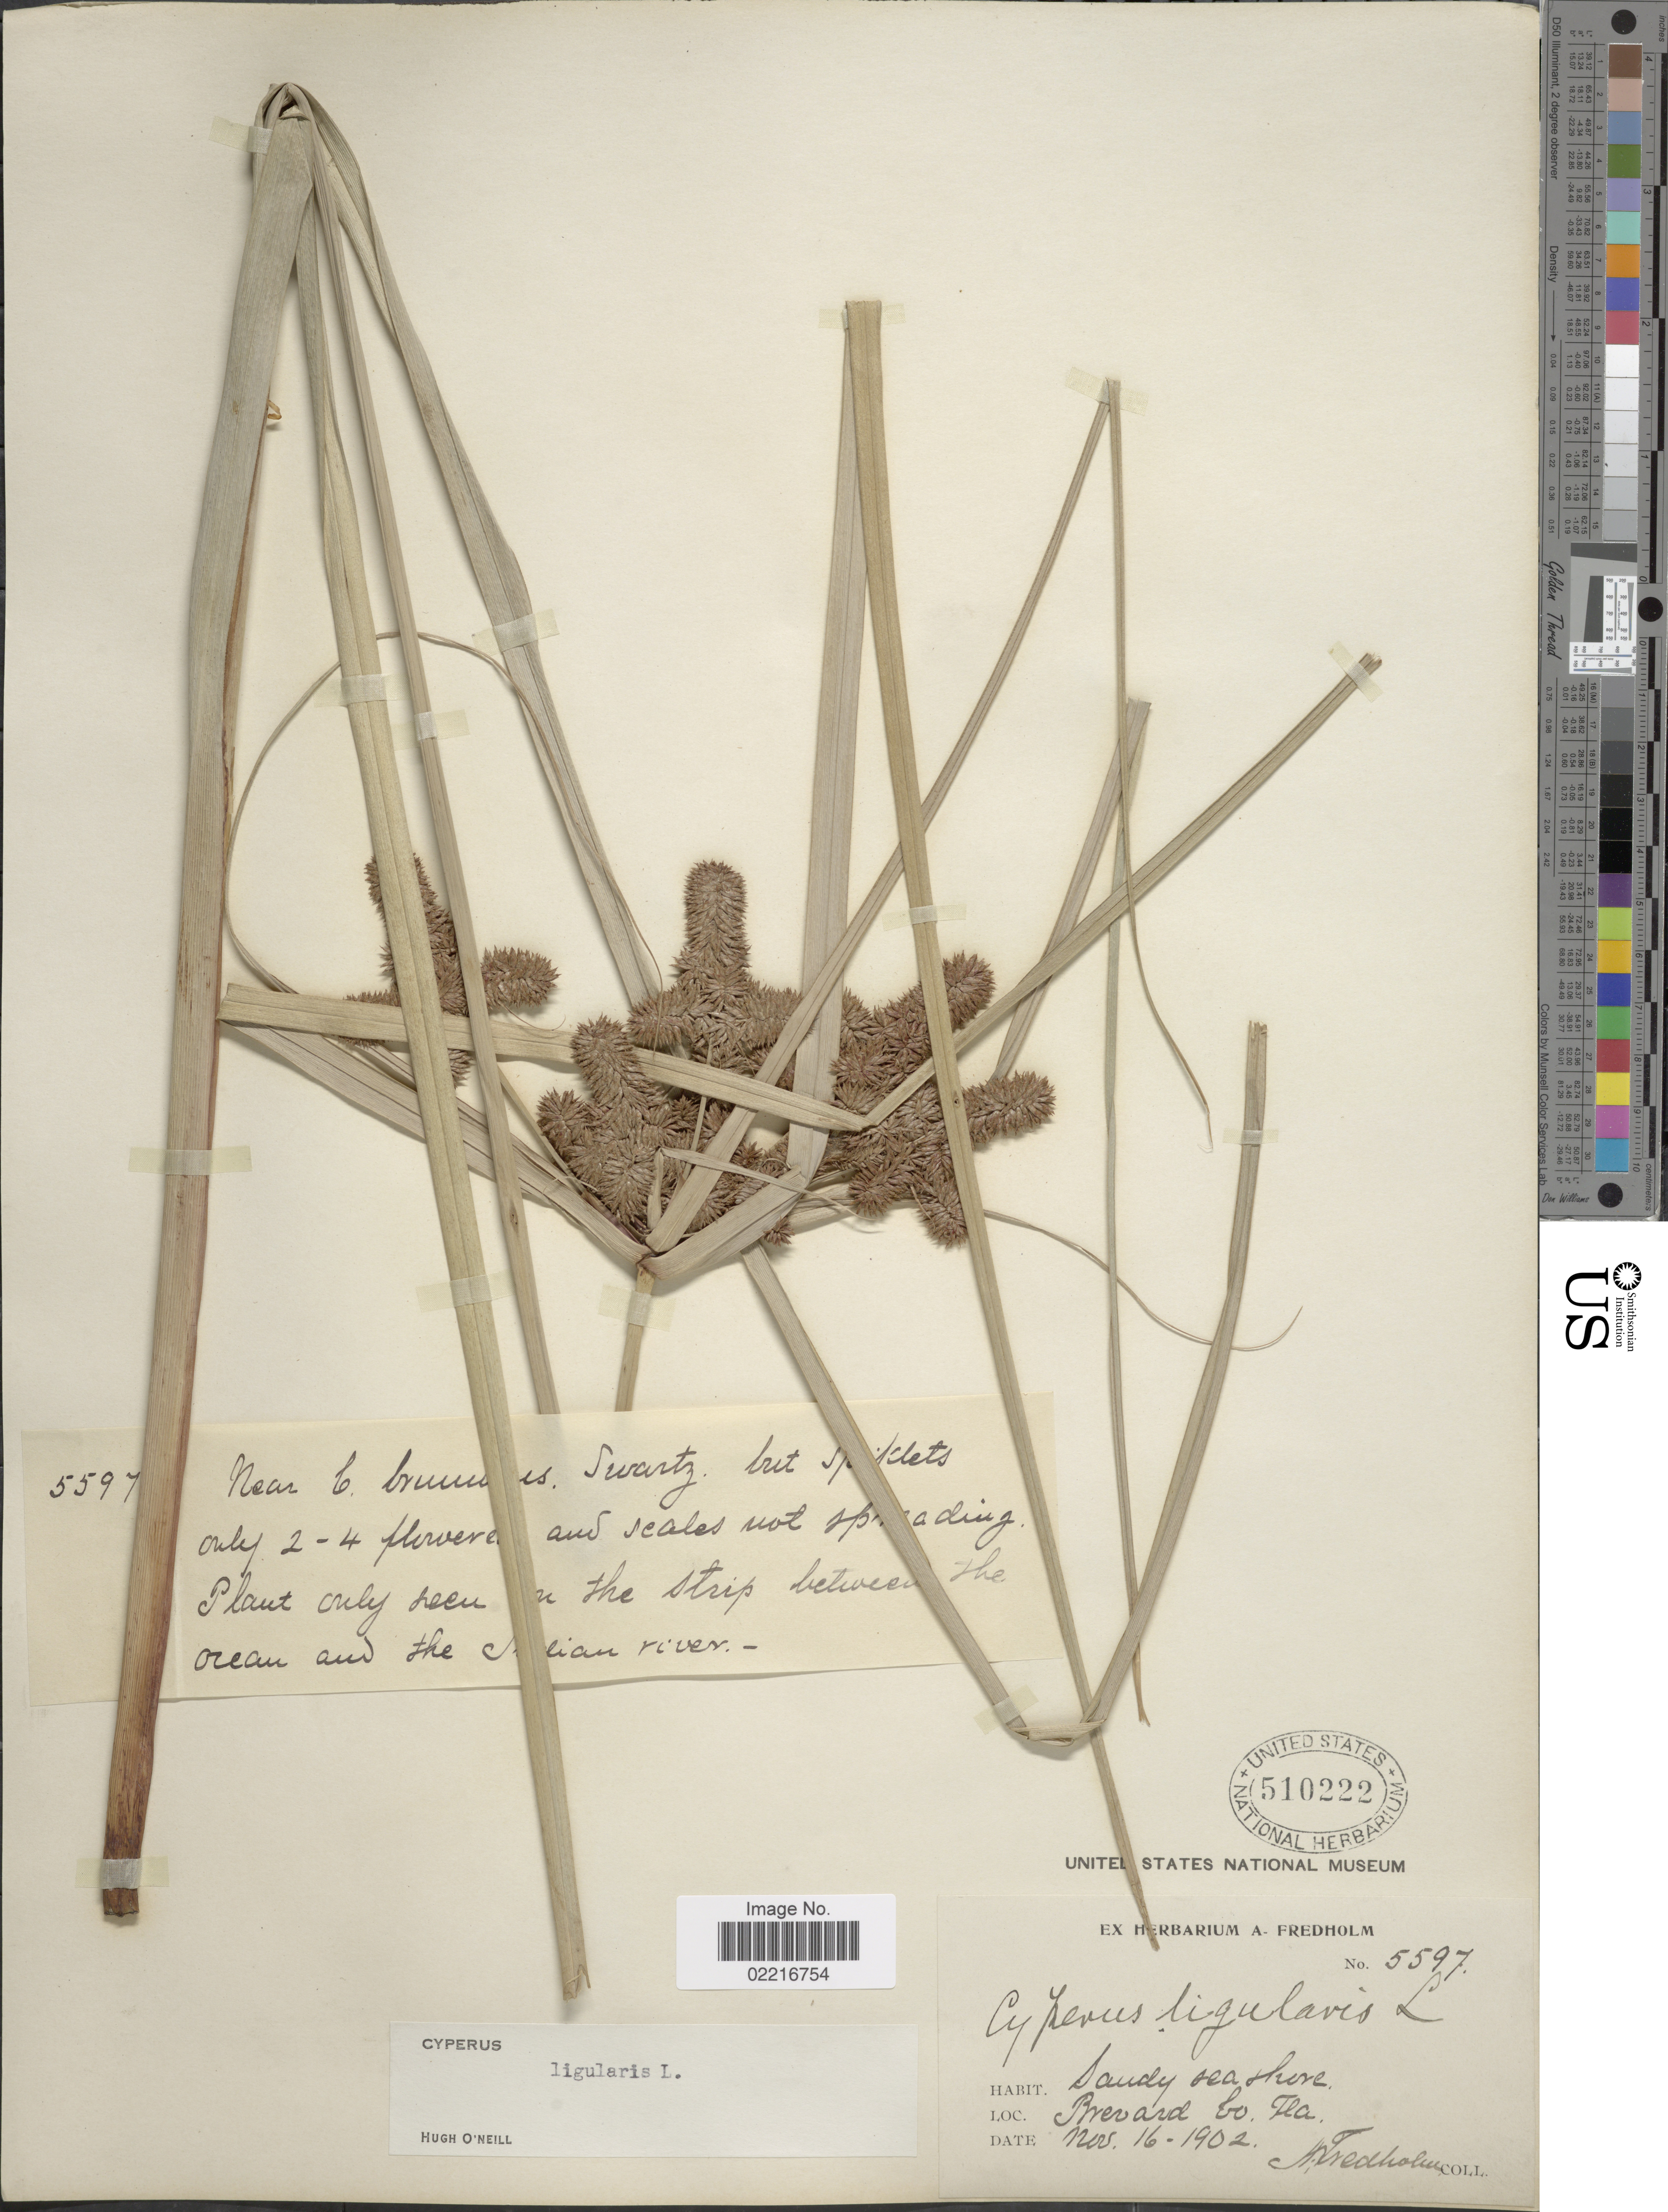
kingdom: Plantae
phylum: Tracheophyta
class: Liliopsida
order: Poales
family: Cyperaceae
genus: Cyperus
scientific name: Cyperus ligularis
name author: L.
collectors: A. Fredholm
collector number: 5597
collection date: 1902-11-16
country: United States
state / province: Florida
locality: Brevard Co. On the strip between the ocean and the Indian River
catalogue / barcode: US 510222